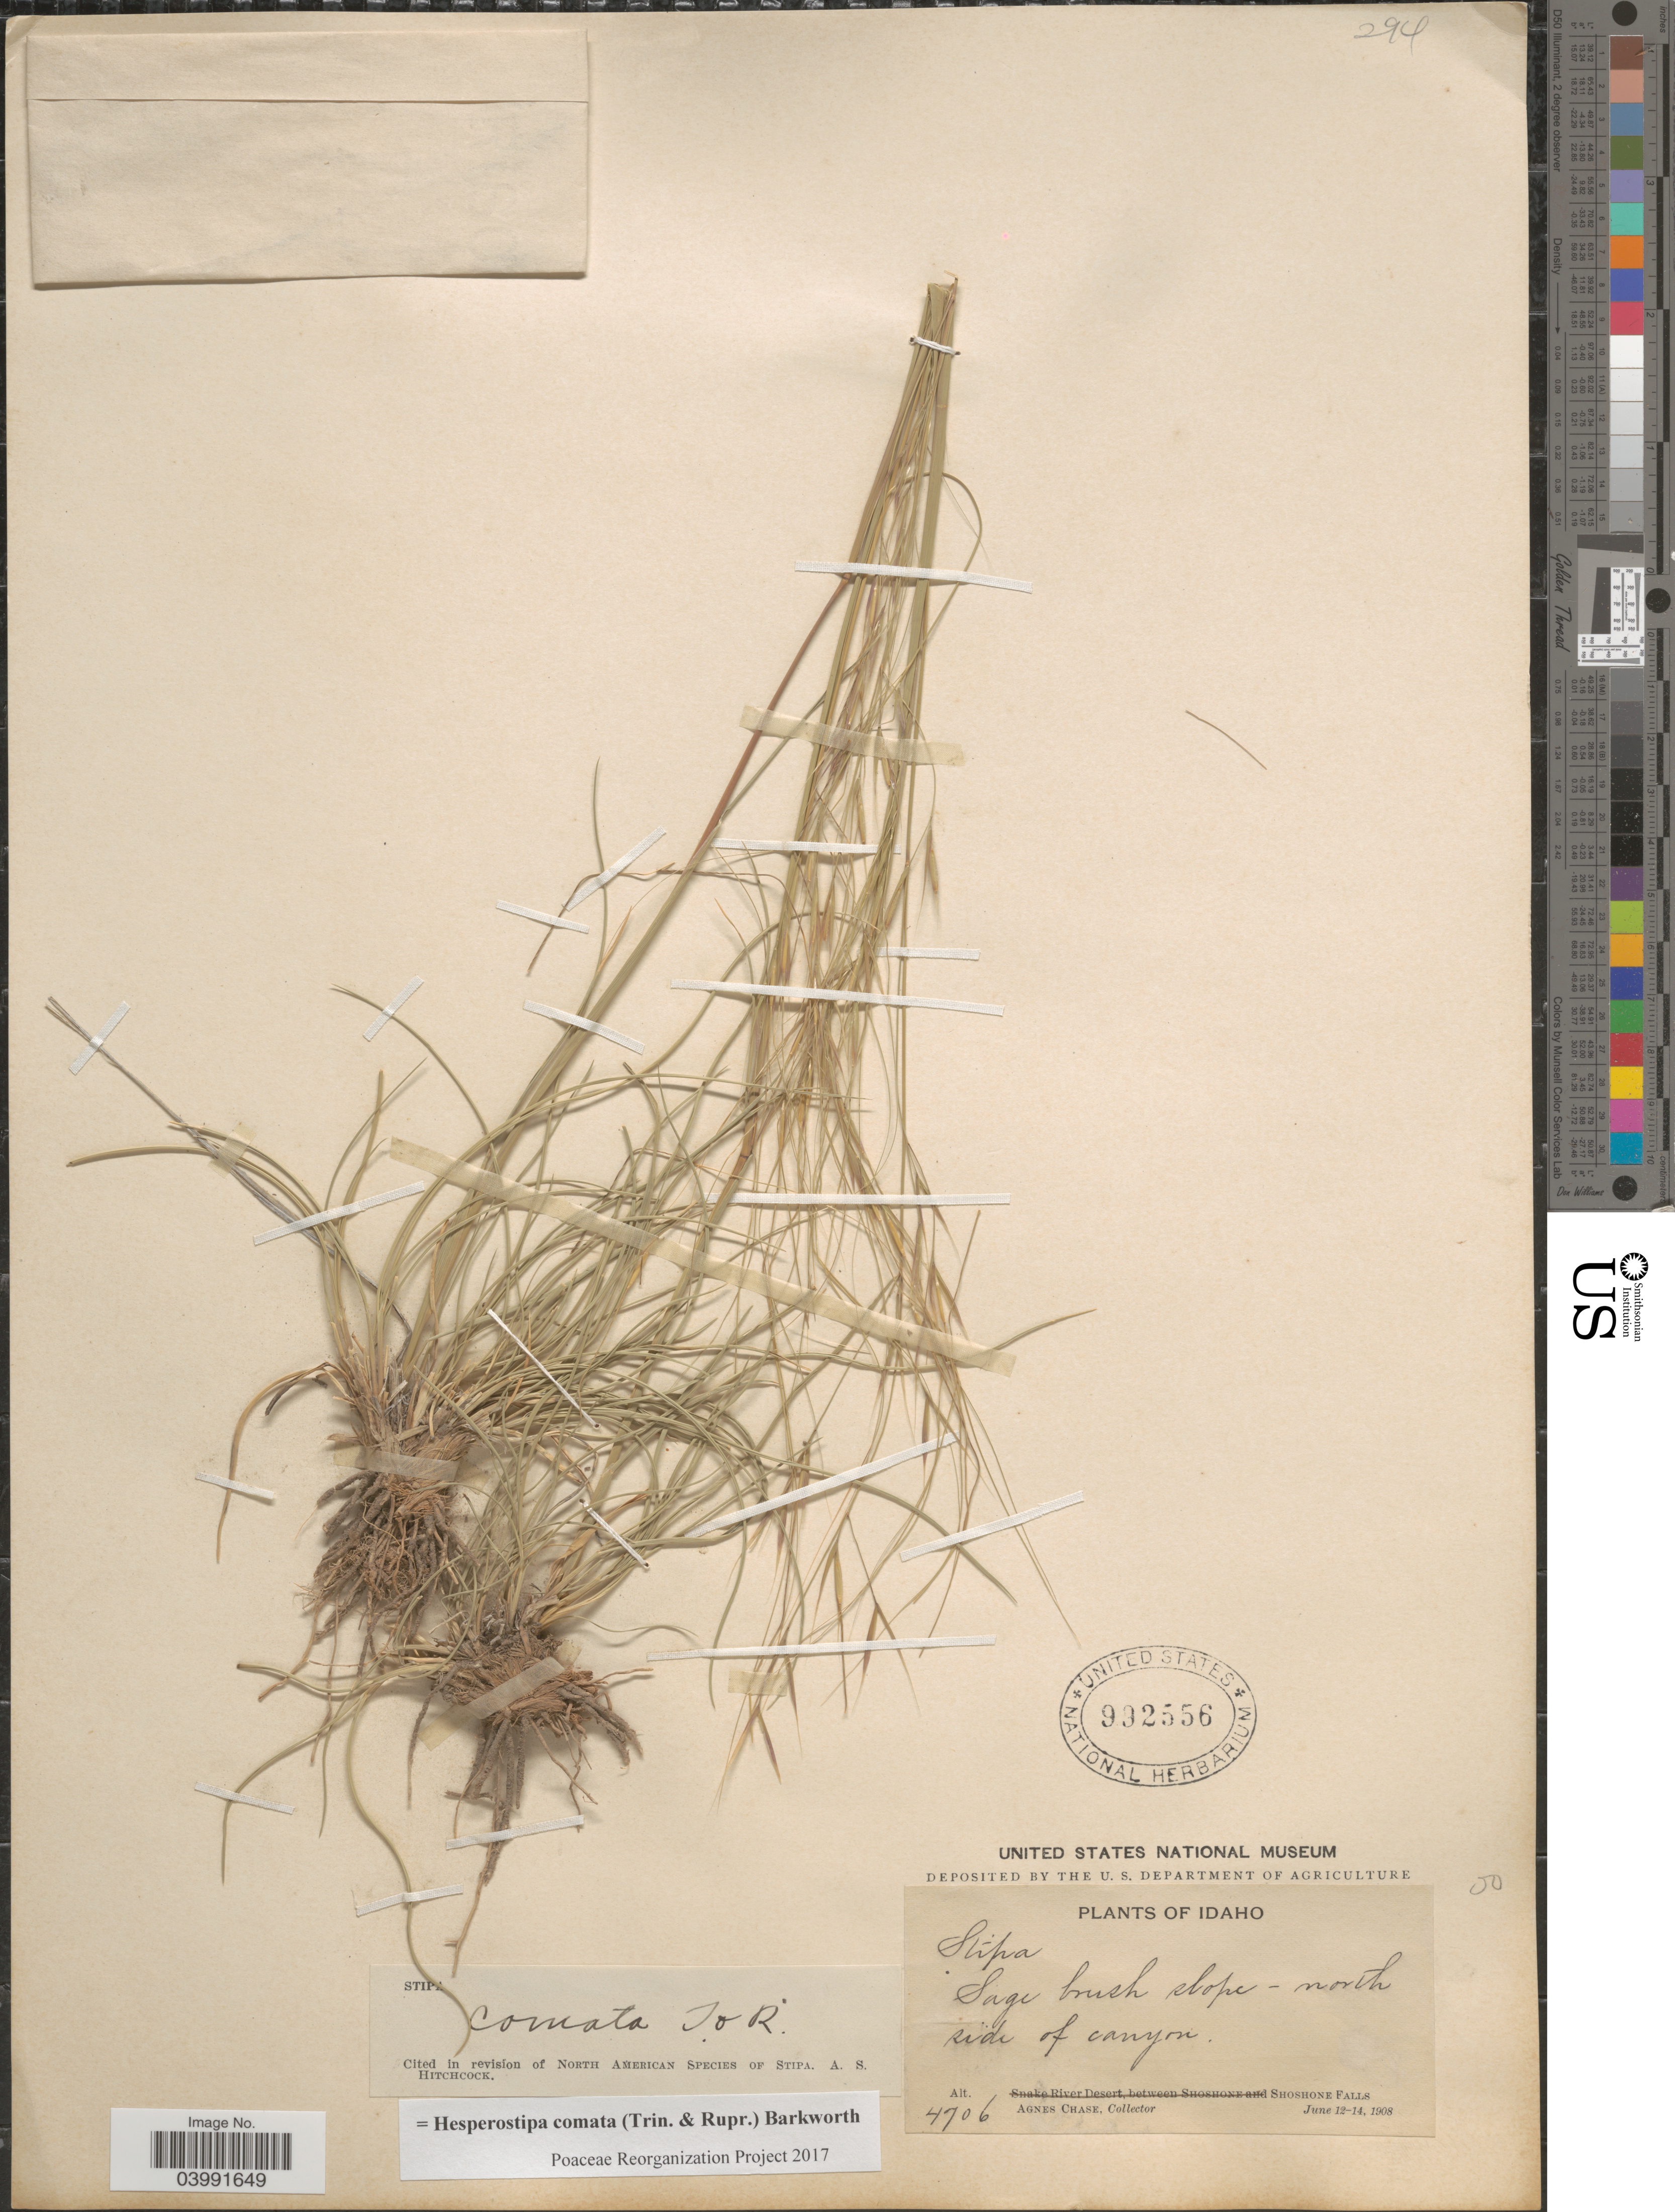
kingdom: Plantae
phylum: Tracheophyta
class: Liliopsida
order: Poales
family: Poaceae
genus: Hesperostipa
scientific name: Hesperostipa comata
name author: (Trin. & Rupr.) Barkworth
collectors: A. Chase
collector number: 4706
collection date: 1908-06-12/1908-06-14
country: United States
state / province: Idaho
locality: Slope - north side of canyon. Shoshone Falls.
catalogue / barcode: US 992556